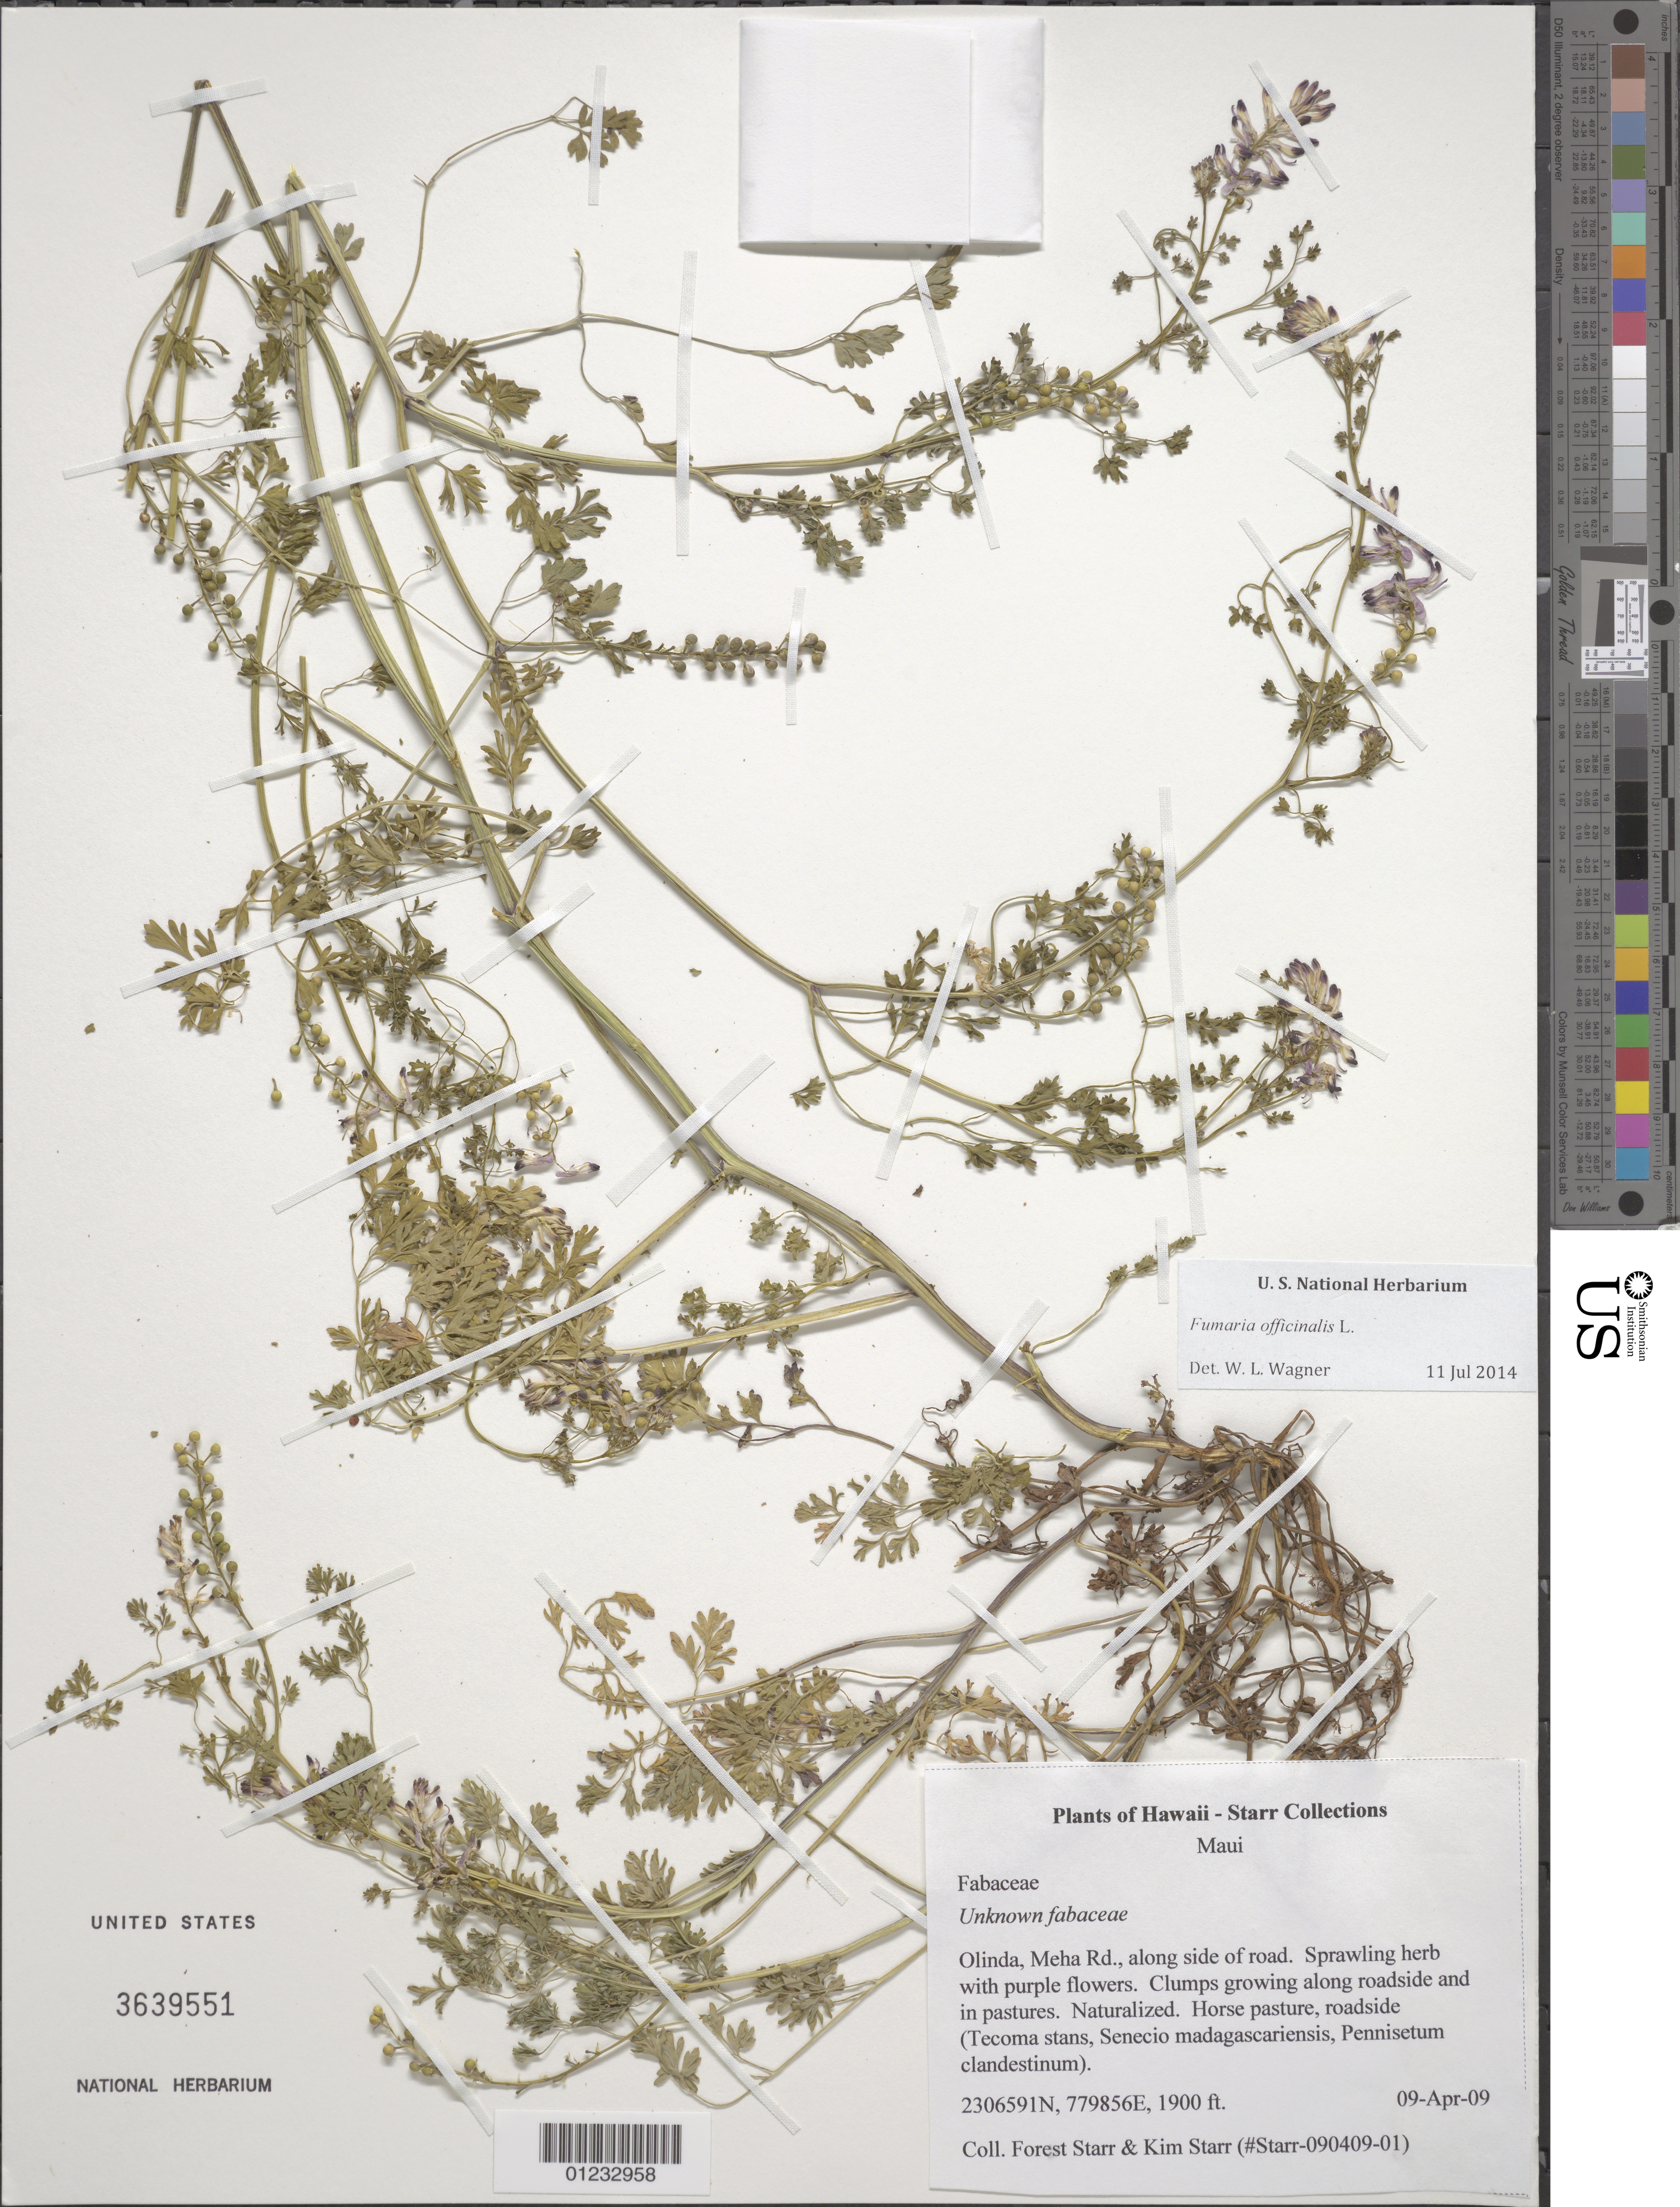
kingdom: Plantae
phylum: Tracheophyta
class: Magnoliopsida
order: Ranunculales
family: Papaveraceae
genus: Fumaria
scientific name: Fumaria officinalis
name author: L.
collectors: F. Starr & K. Starr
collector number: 090409-01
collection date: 2009-04-09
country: United States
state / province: Hawaii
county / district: Maui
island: Maui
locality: Olinda, Meha Rd., along side of road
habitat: Horse pasture, roadside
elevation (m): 579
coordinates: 2306591 N, 779856 E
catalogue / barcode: US 3639551